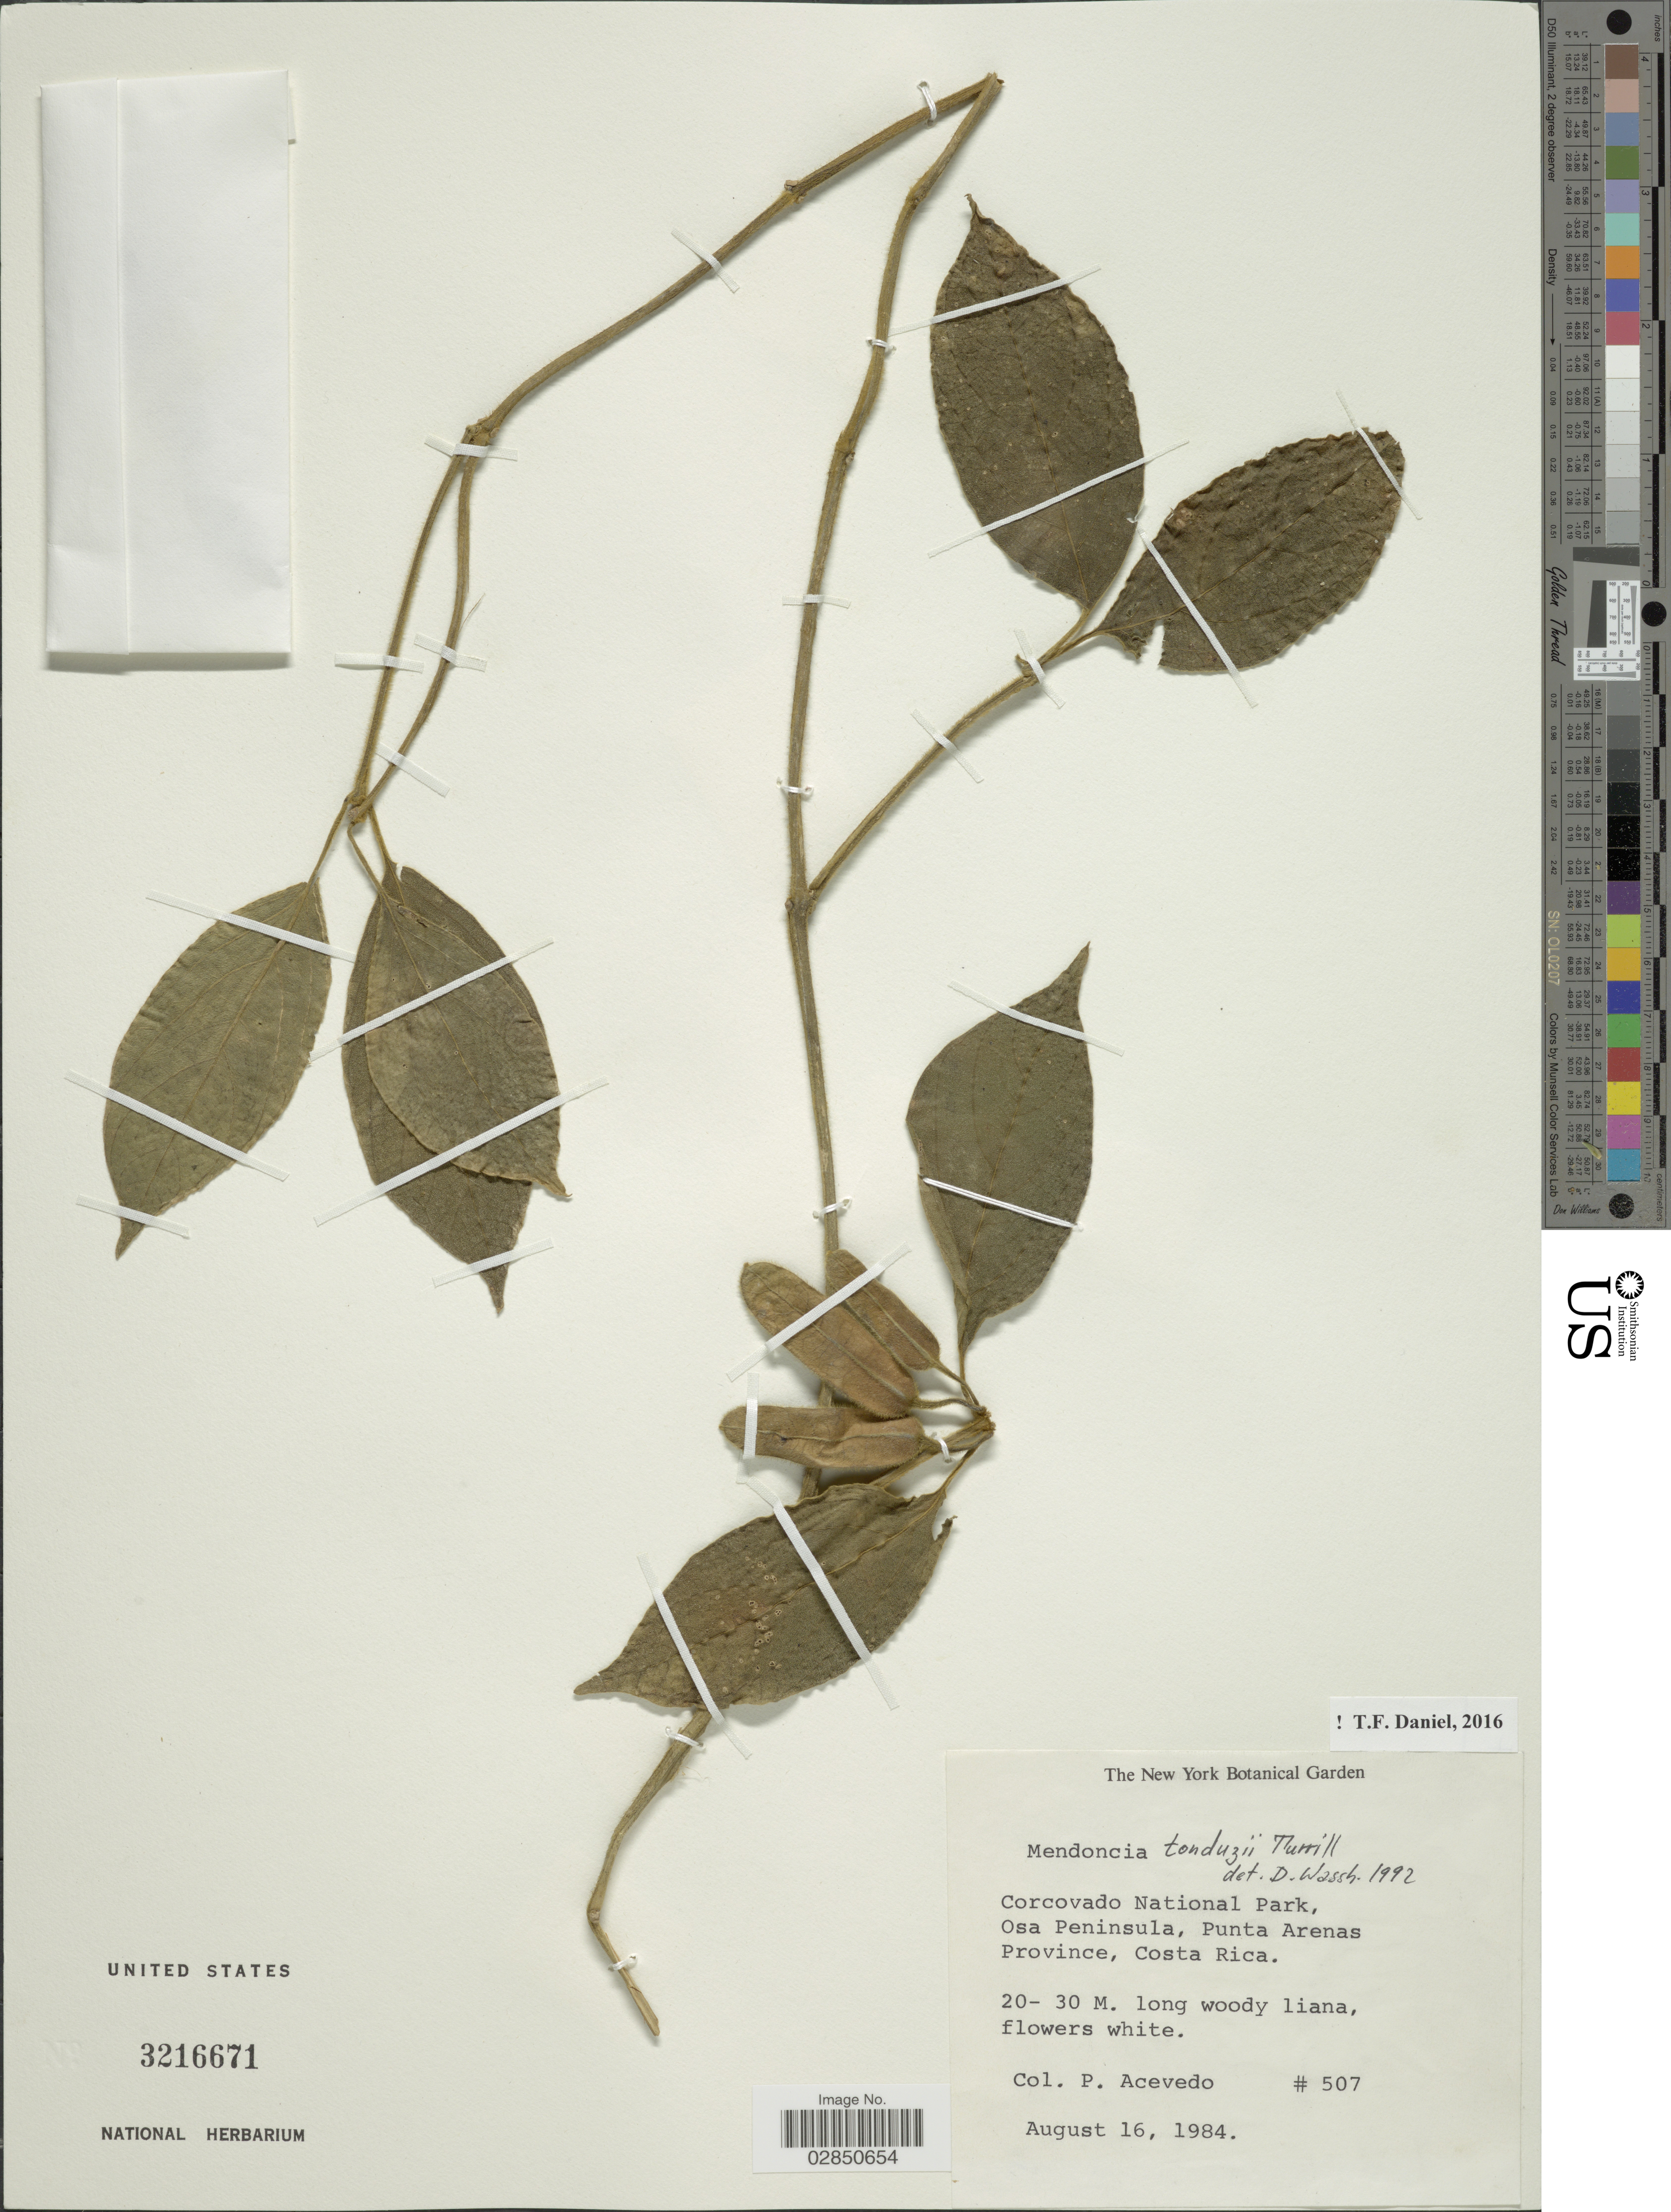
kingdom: Plantae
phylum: Tracheophyta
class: Magnoliopsida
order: Lamiales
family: Acanthaceae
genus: Mendoncia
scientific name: Mendoncia tonduzii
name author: Turrill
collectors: P. Acevedo-Rodr.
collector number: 507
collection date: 1984-08-16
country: Costa Rica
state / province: Puntarenas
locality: Corcovado National Park, Osa Peninsula, Punta Arenas Province.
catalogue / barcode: US 3216671